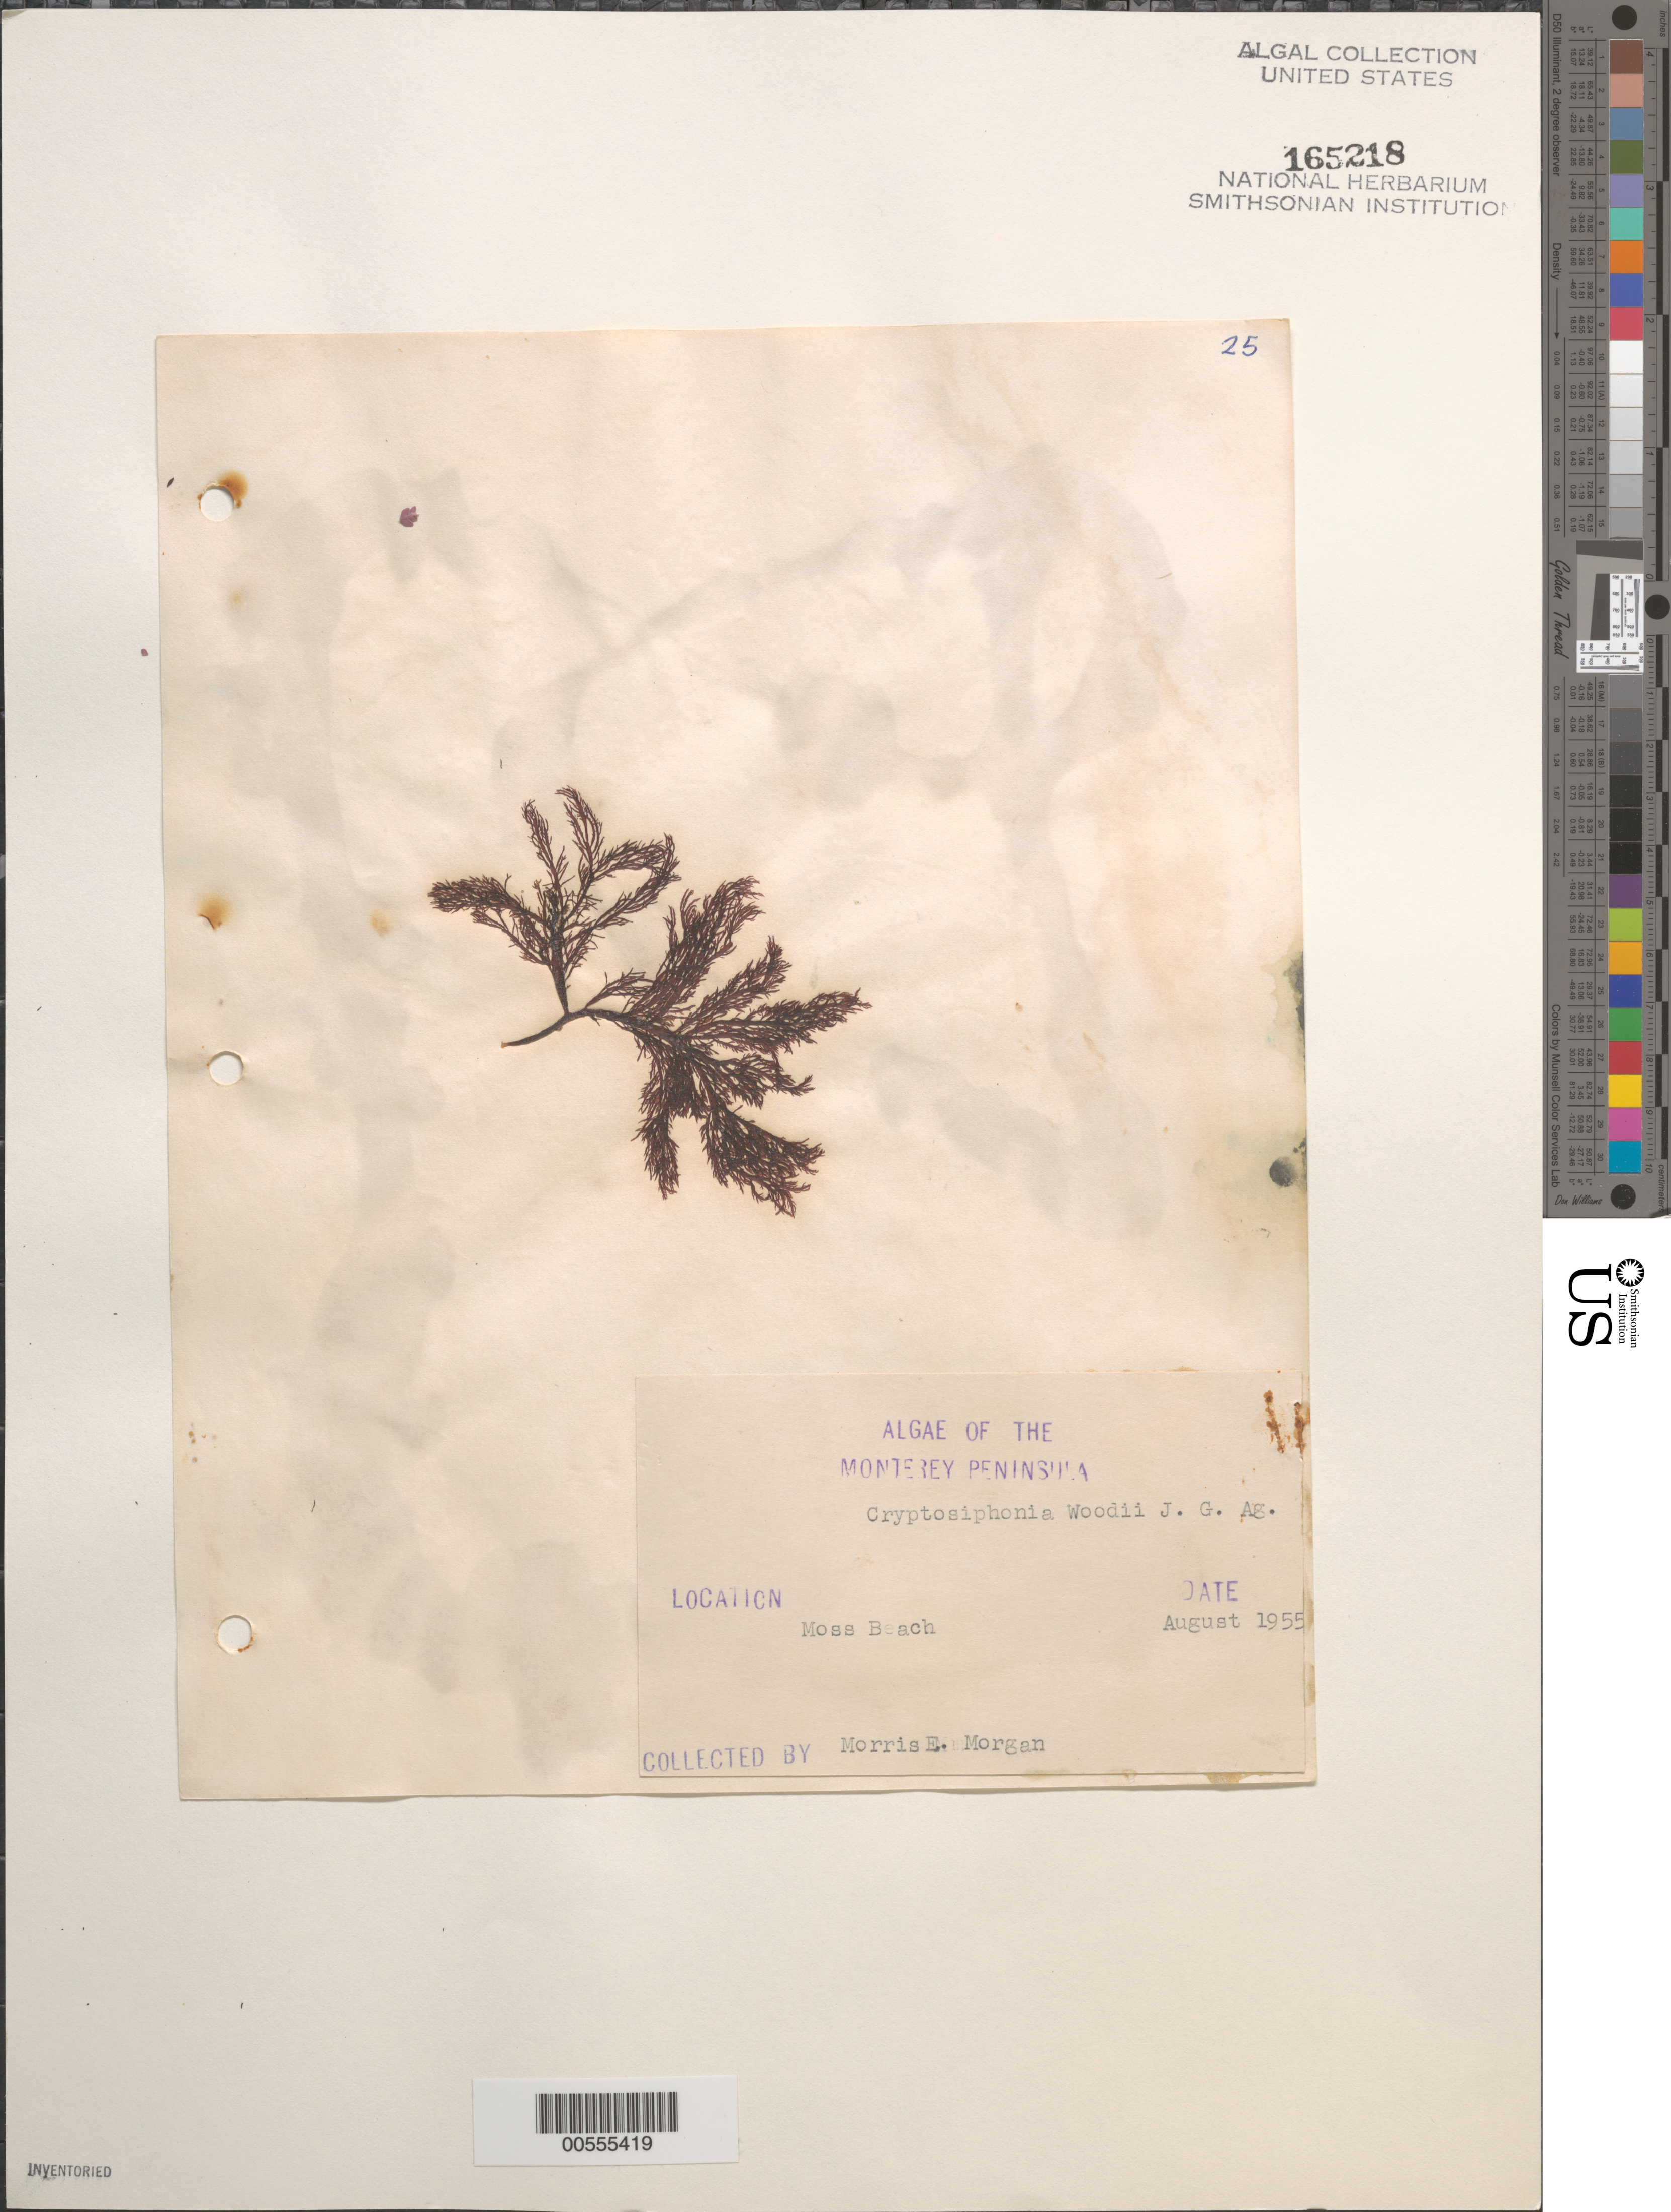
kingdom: Plantae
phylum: Rhodophyta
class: Florideophyceae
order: Gigartinales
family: Dumontiaceae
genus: Cryptosiphonia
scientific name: Cryptosiphonia woodii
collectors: M. Morgan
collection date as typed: Aug 1955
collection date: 1955-08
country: United States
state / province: California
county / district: Monterey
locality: Moss Beach, Monterey Peninsula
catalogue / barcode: US 165218